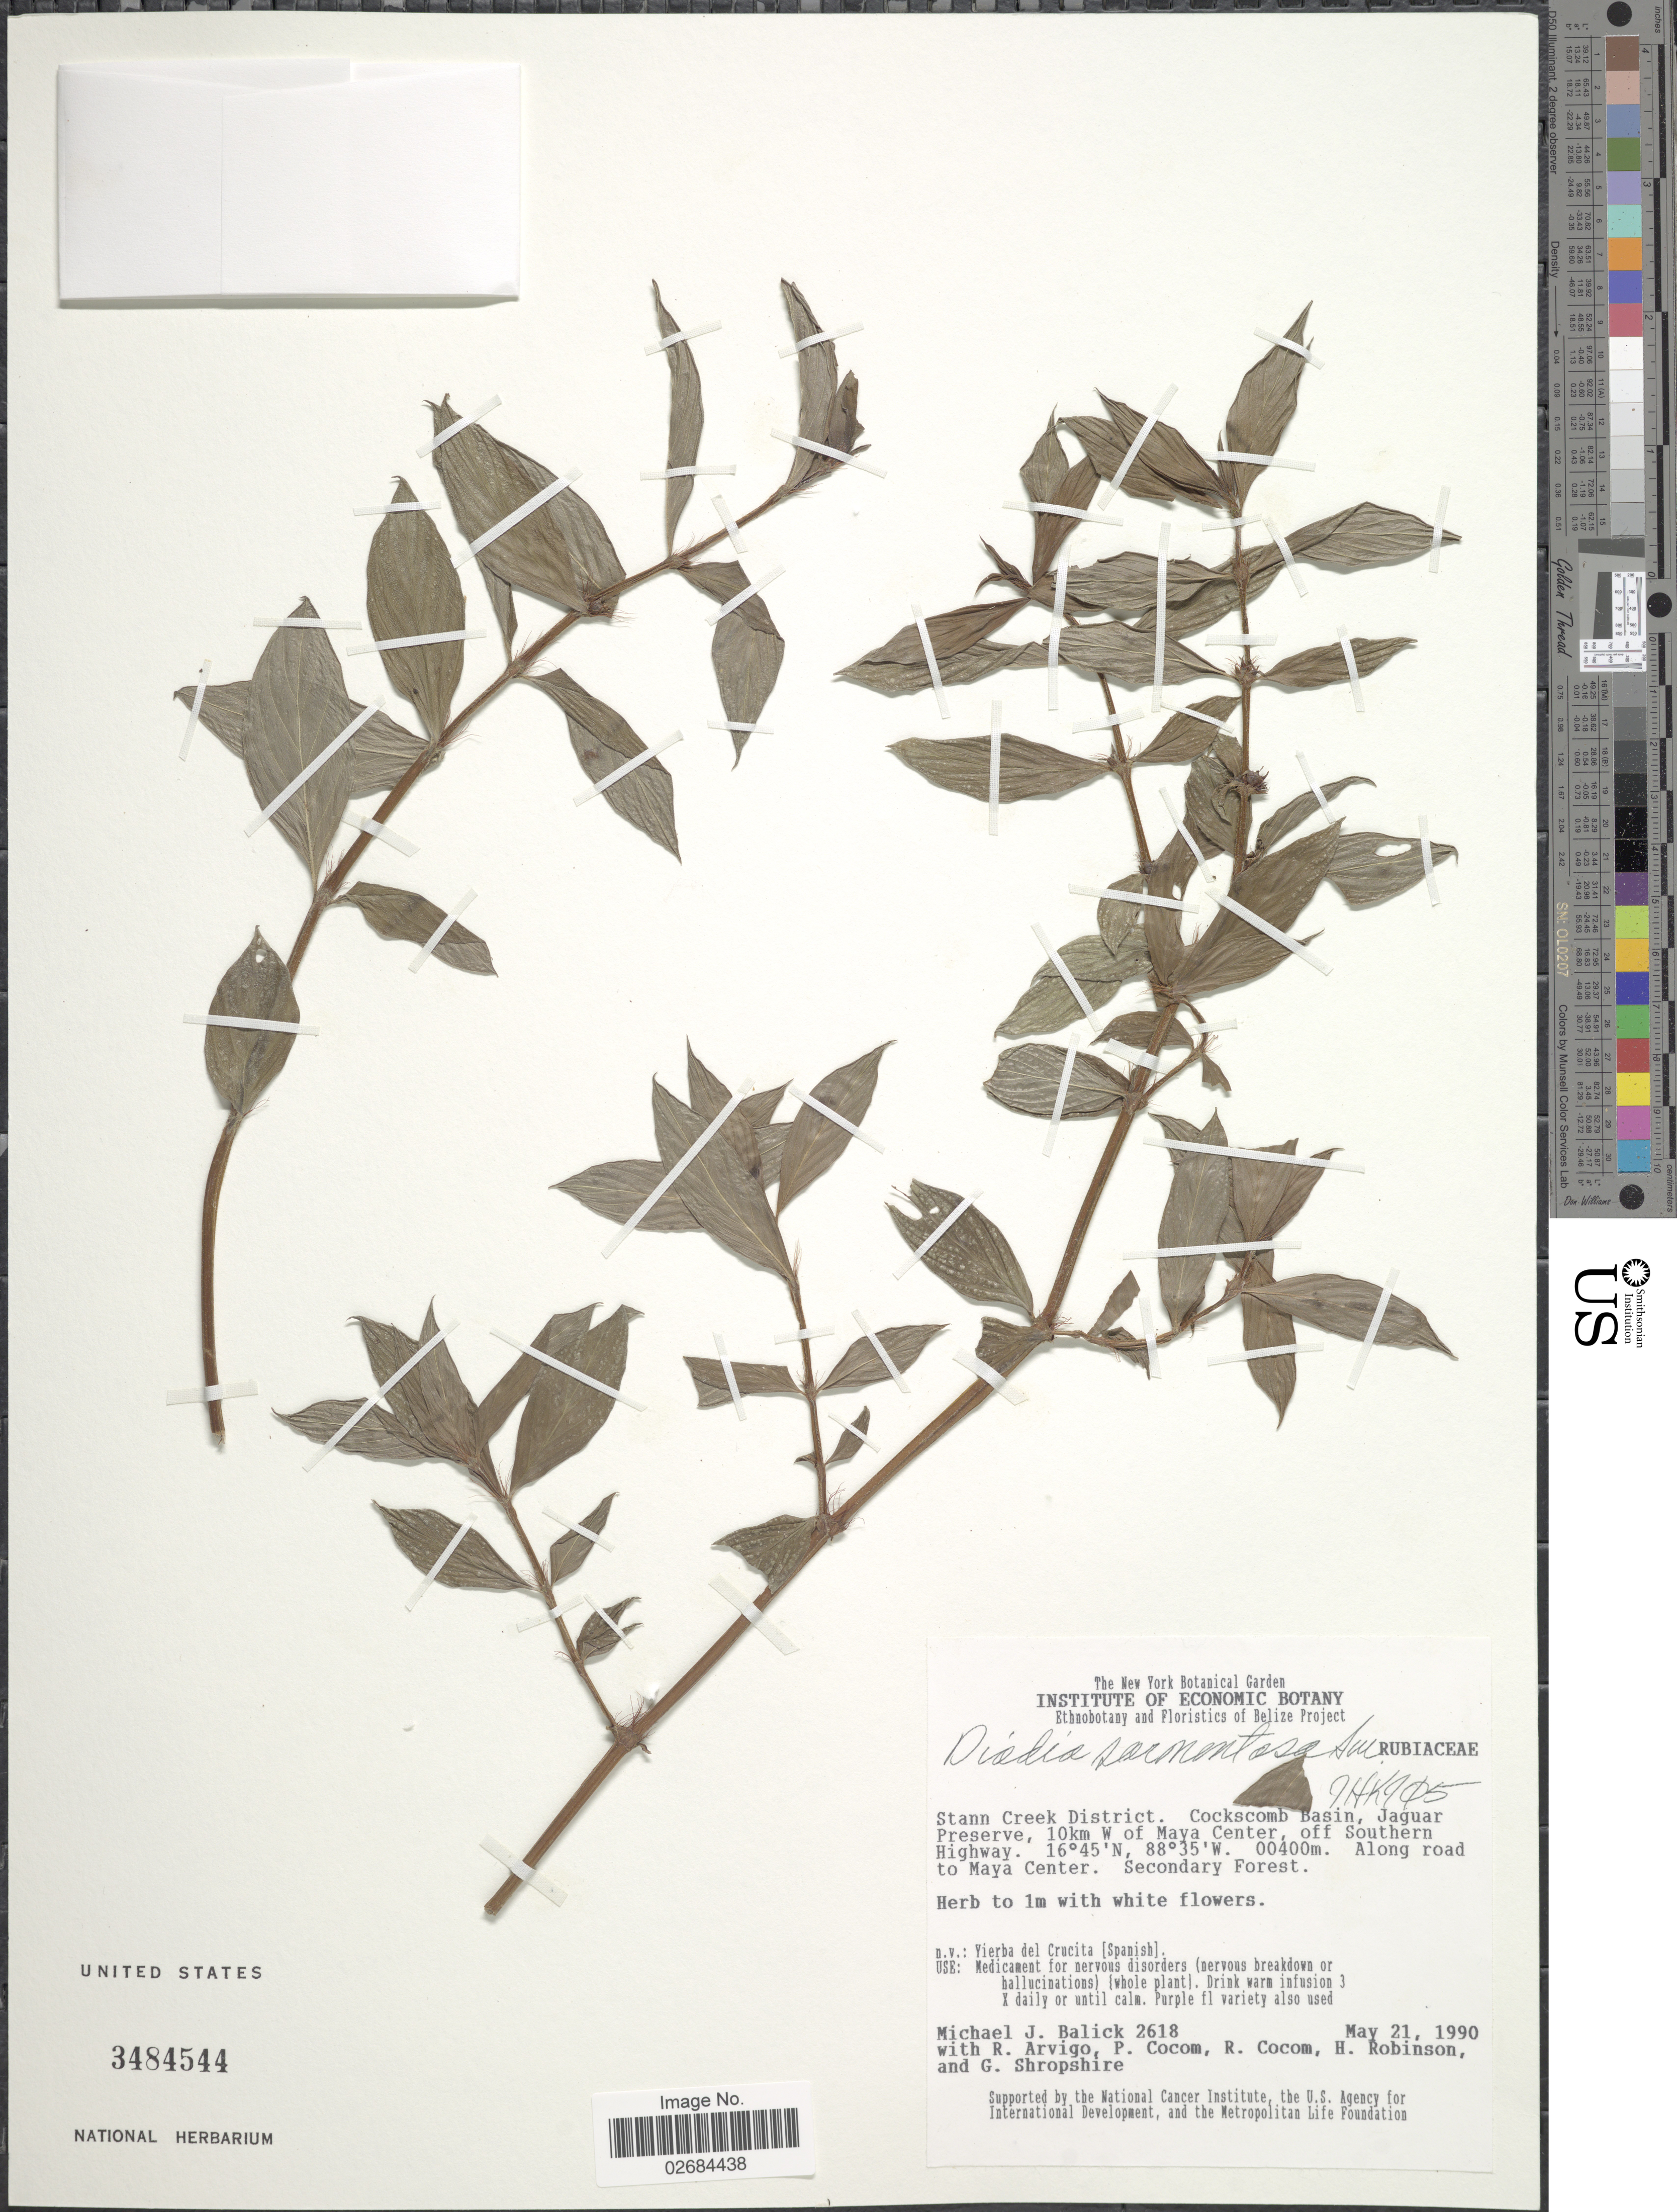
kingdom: Plantae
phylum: Tracheophyta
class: Magnoliopsida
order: Gentianales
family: Rubiaceae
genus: Diodia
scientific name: Diodia sarmentosa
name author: Sw.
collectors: M. J. Balick, R. Arvigo, P. Cocom, H. Robinson & G. Shropshire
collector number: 2618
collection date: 1990-05-21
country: Belize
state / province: Stann Creek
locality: Cockscomb Basin, Jaguar Preserve, 10km W of Maya Centre, off Southern Highway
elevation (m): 400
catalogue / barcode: US 3484544